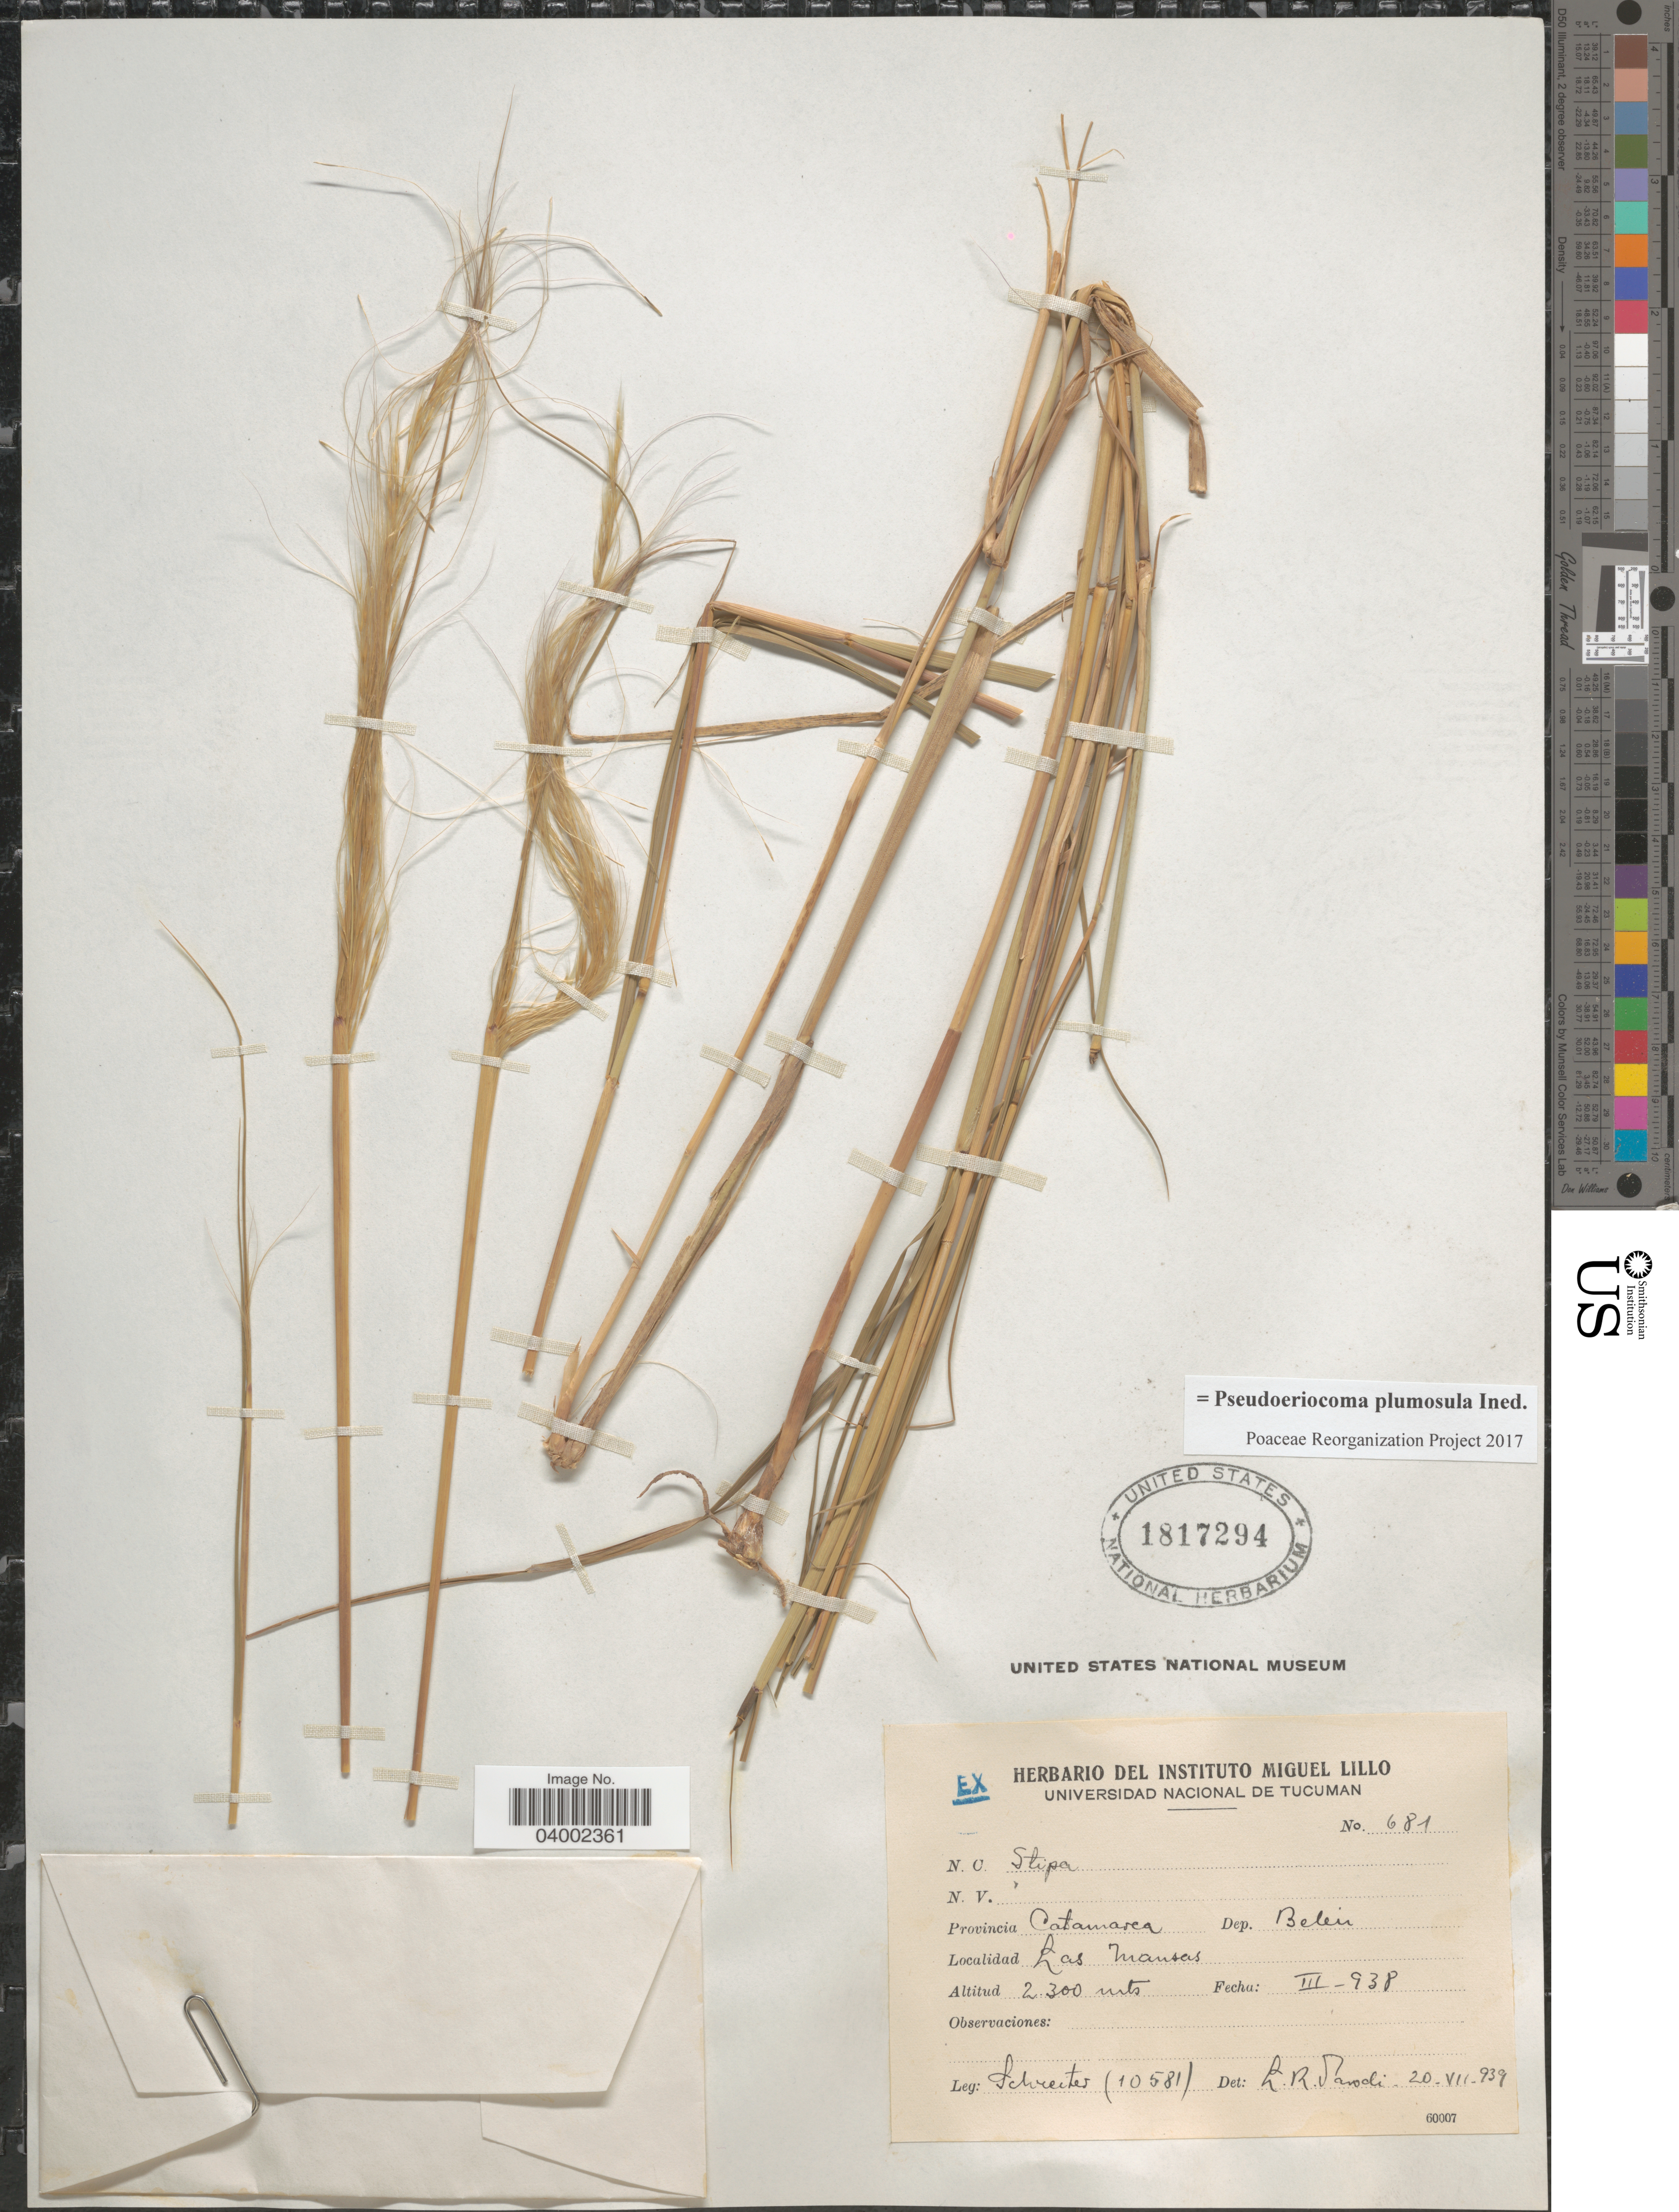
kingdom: Plantae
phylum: Tracheophyta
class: Liliopsida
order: Poales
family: Poaceae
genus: Pseudoeriocoma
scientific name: Pseudoeriocoma plumosula ined.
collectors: -. Schreiter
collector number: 10581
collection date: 1938-03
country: Argentina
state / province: Catamarca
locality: Dep. Belen. Las Mansas.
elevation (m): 2300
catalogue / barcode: US 1817294